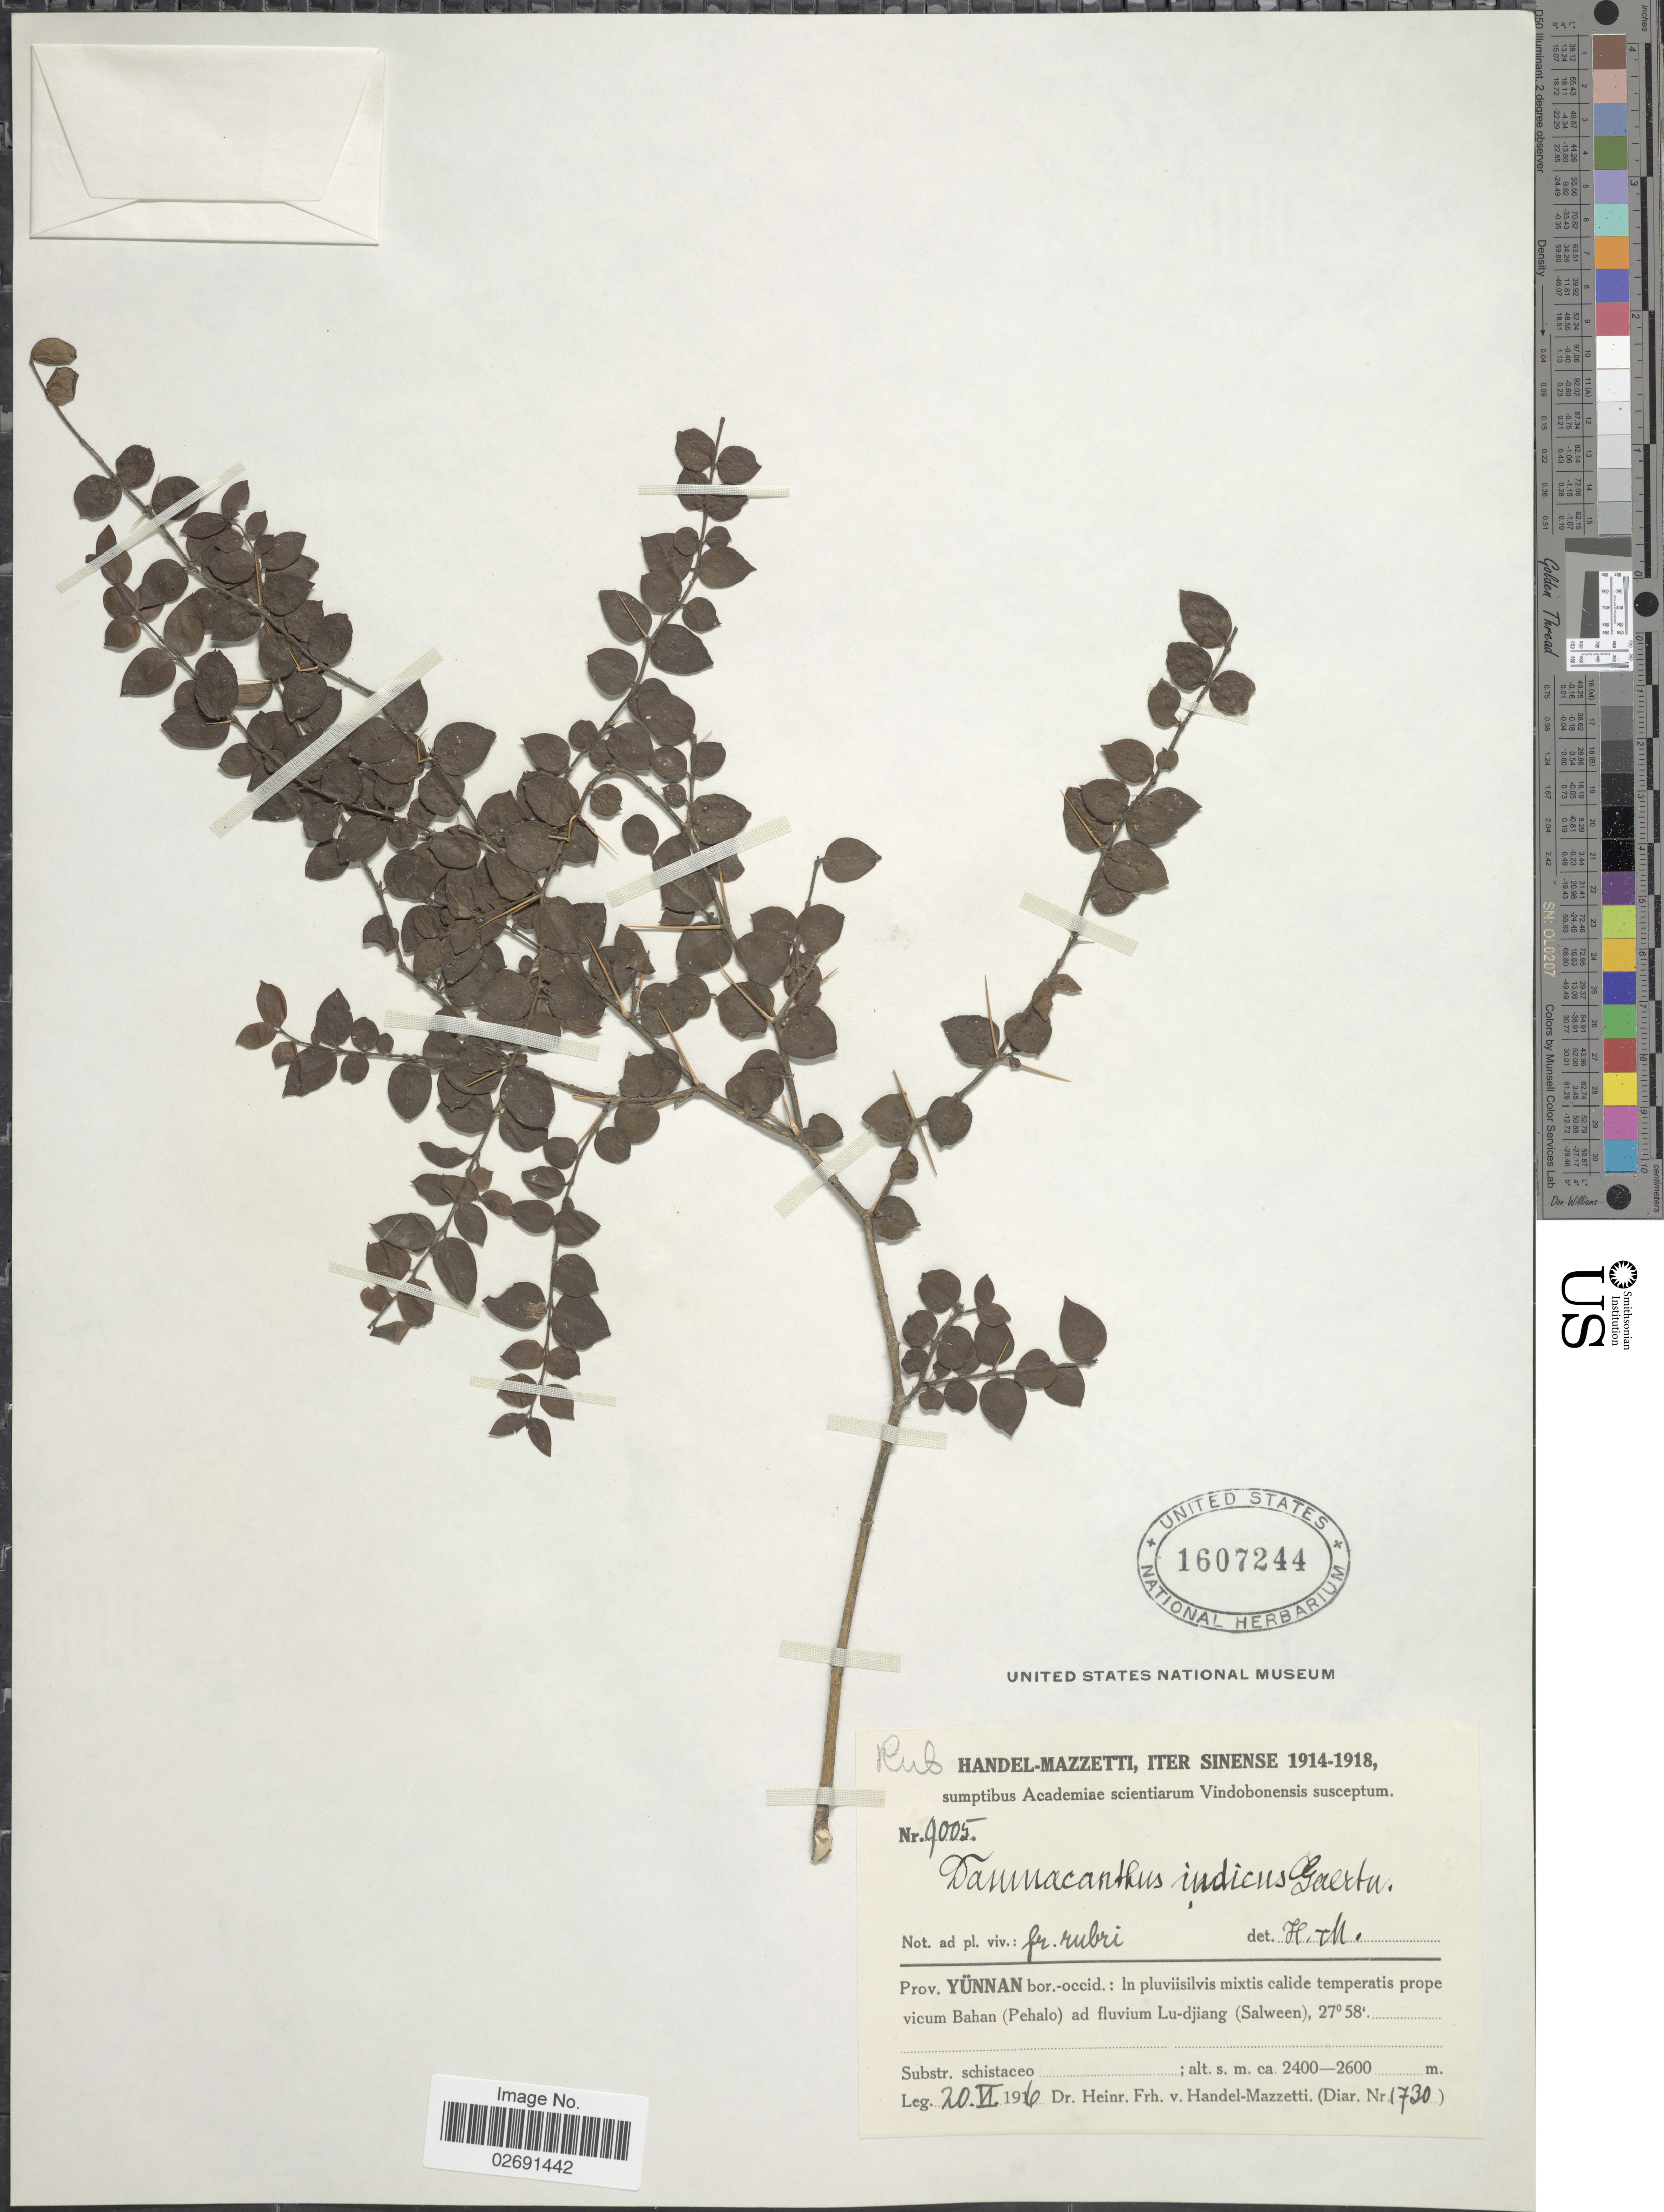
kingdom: Plantae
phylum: Tracheophyta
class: Magnoliopsida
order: Gentianales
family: Rubiaceae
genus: Damnacanthus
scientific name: Damnacanthus indicus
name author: L. f.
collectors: H. Handel-Mazzetti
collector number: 1730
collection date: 1916-06-20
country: China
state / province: Yunnan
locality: Bor. occid.: in pluviisilvis mixtis calide temperatis prope vicum Bahan (Pehalo) ad fluvium Lu-djiang (Salween)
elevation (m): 2400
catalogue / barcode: US 1607244